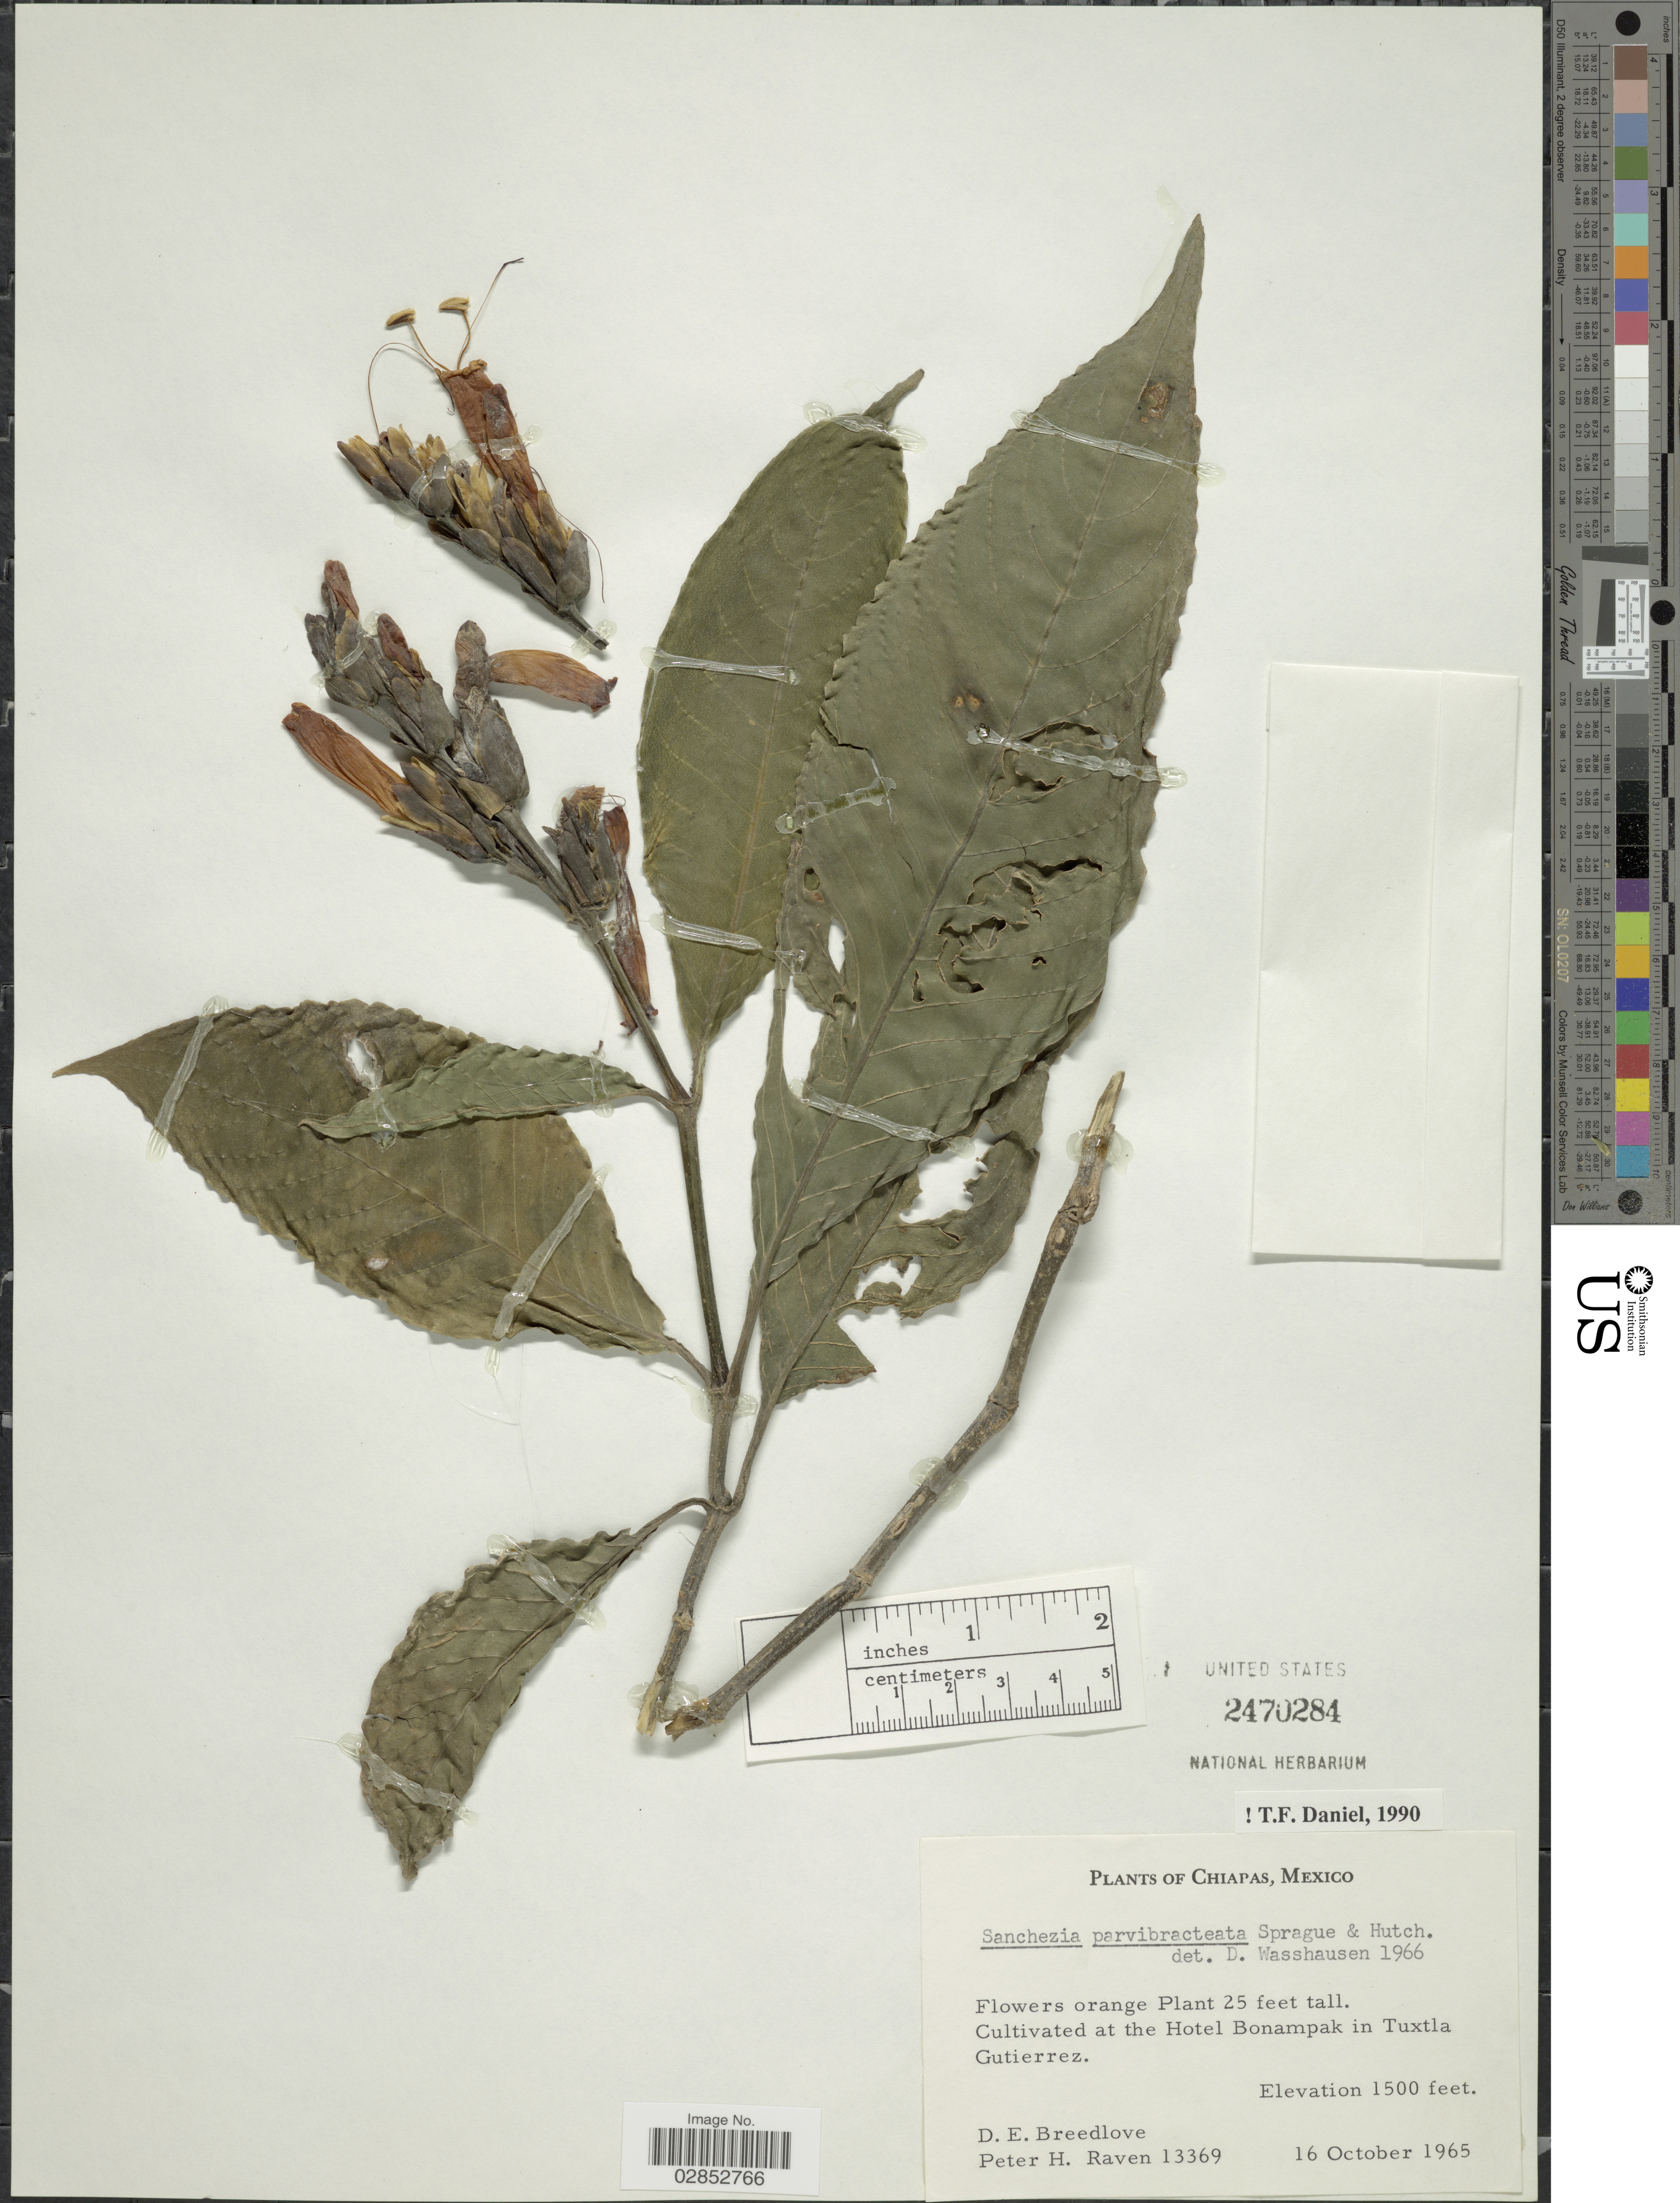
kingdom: Plantae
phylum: Tracheophyta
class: Magnoliopsida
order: Lamiales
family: Acanthaceae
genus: Sanchezia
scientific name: Sanchezia parvibracteata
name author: Sprague & Hutch.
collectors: D. E. Breedlove & P. Raven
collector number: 13369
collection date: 1965-10-16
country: Mexico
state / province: Chiapas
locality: Hotel Bonampak in Tuxtla Gutierrez.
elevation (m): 457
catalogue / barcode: US 2470284